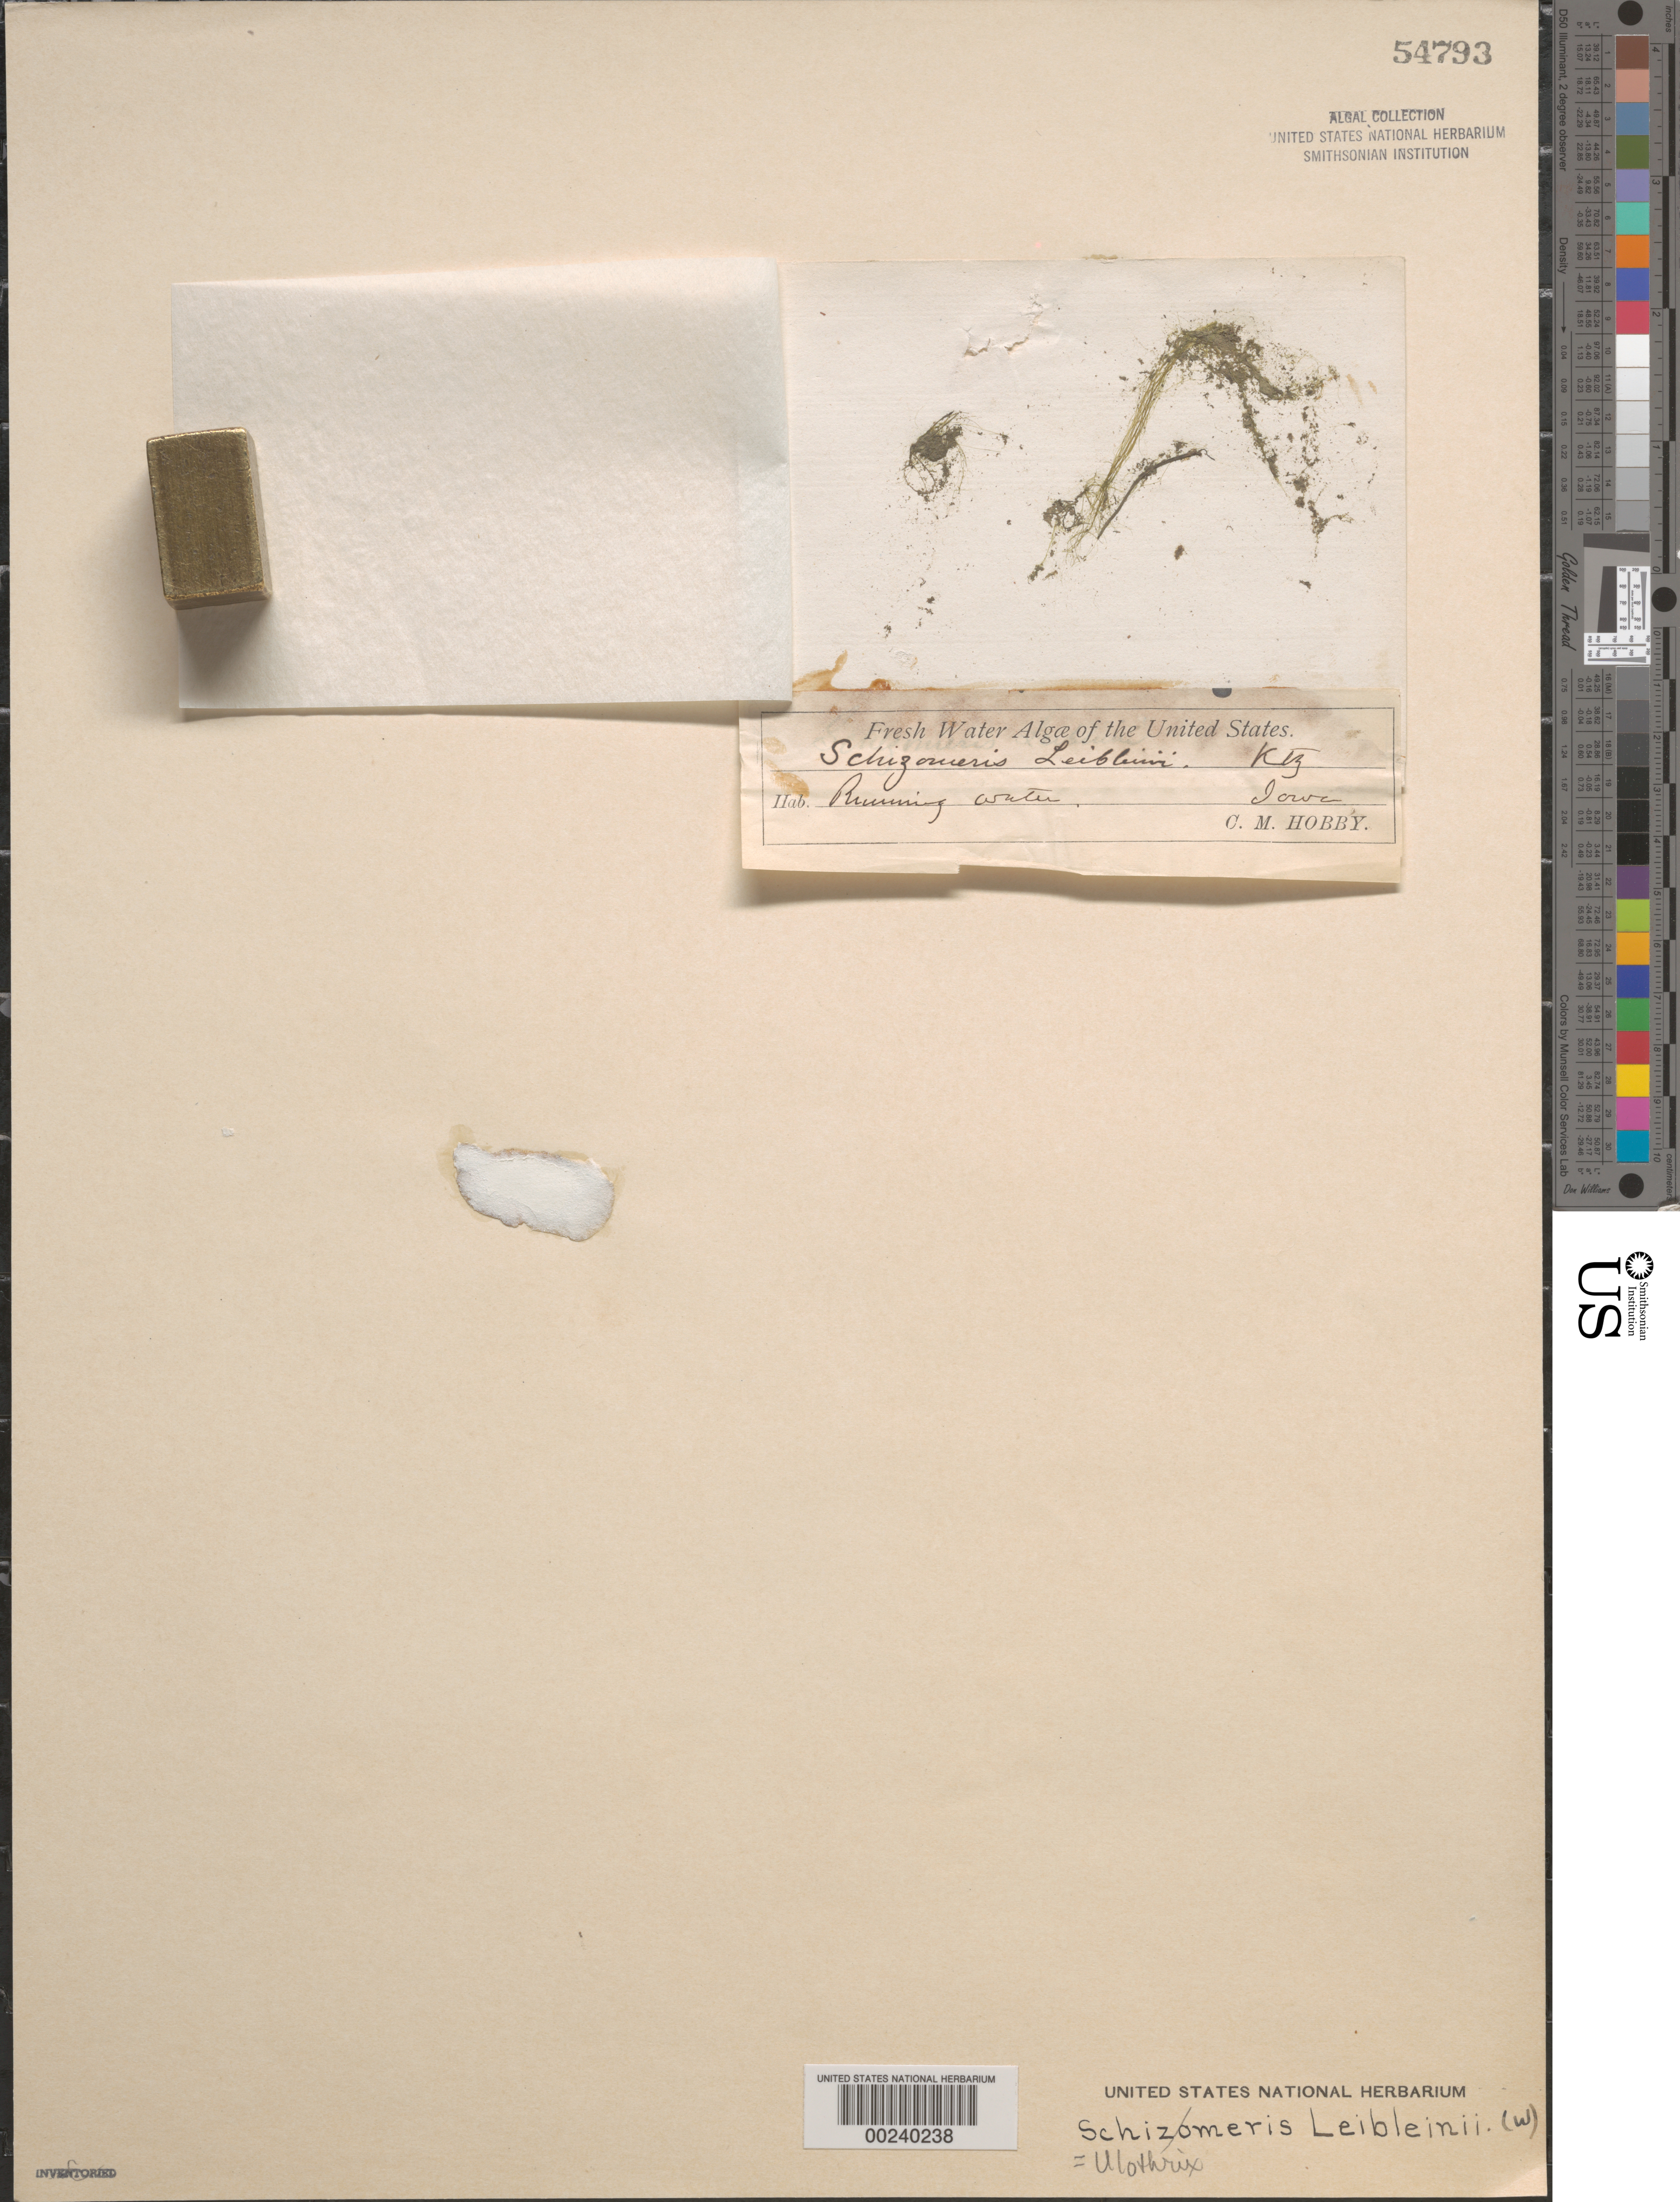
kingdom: Plantae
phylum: Chlorophyta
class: Ulvophyceae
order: Ulotrichales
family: Ulotrichaceae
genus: Ulothrix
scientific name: Ulothrix leibleinii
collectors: C. Hobby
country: United States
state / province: Iowa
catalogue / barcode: US 54793